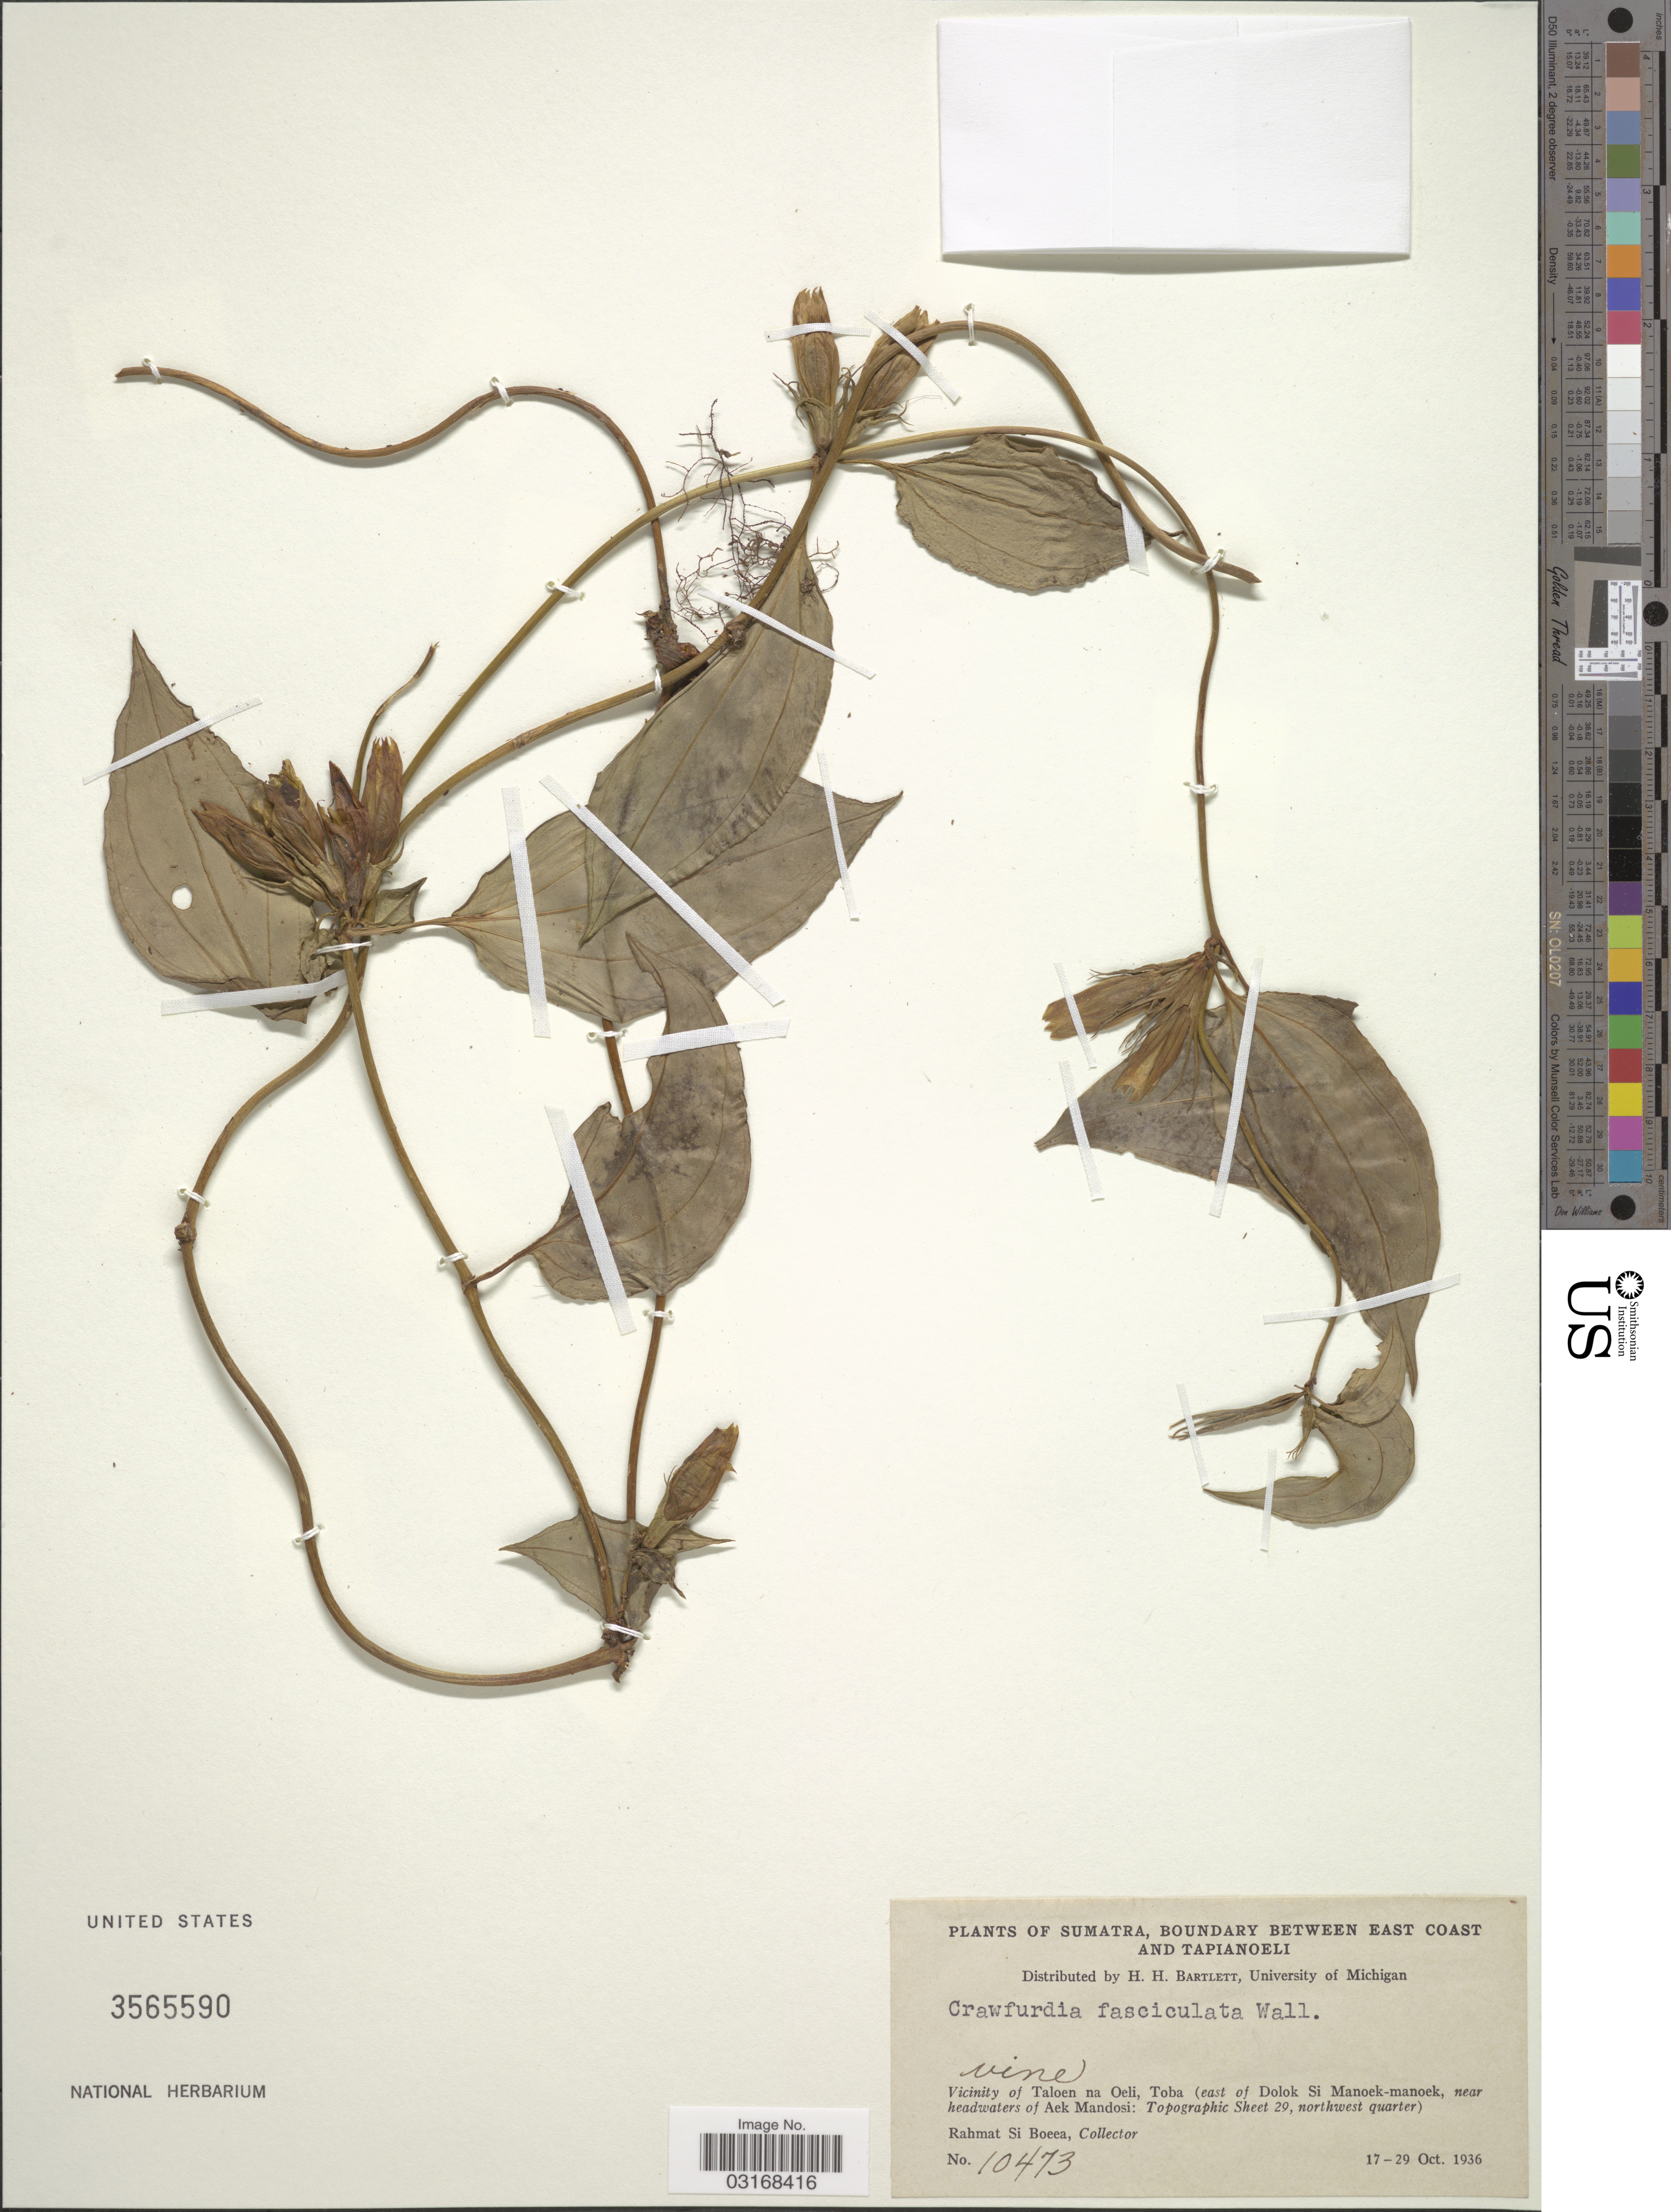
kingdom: Plantae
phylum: Tracheophyta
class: Magnoliopsida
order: Gentianales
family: Gentianaceae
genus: Crawfurdia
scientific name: Crawfurdia fasciculata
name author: Wall.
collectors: Rahmat Si Boeea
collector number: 10473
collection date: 1936-10-17/1936-10-29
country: Indonesia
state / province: Sumatra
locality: Boundary between East Coast and Tapianoeli. Vicinity of Taloen na Oeli, Toba (east of Dolok Si Manoek-manoek, near headwaters of Aek Mandosi: Topographic Sheet 29, northwest quarter).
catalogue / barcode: US 3565590